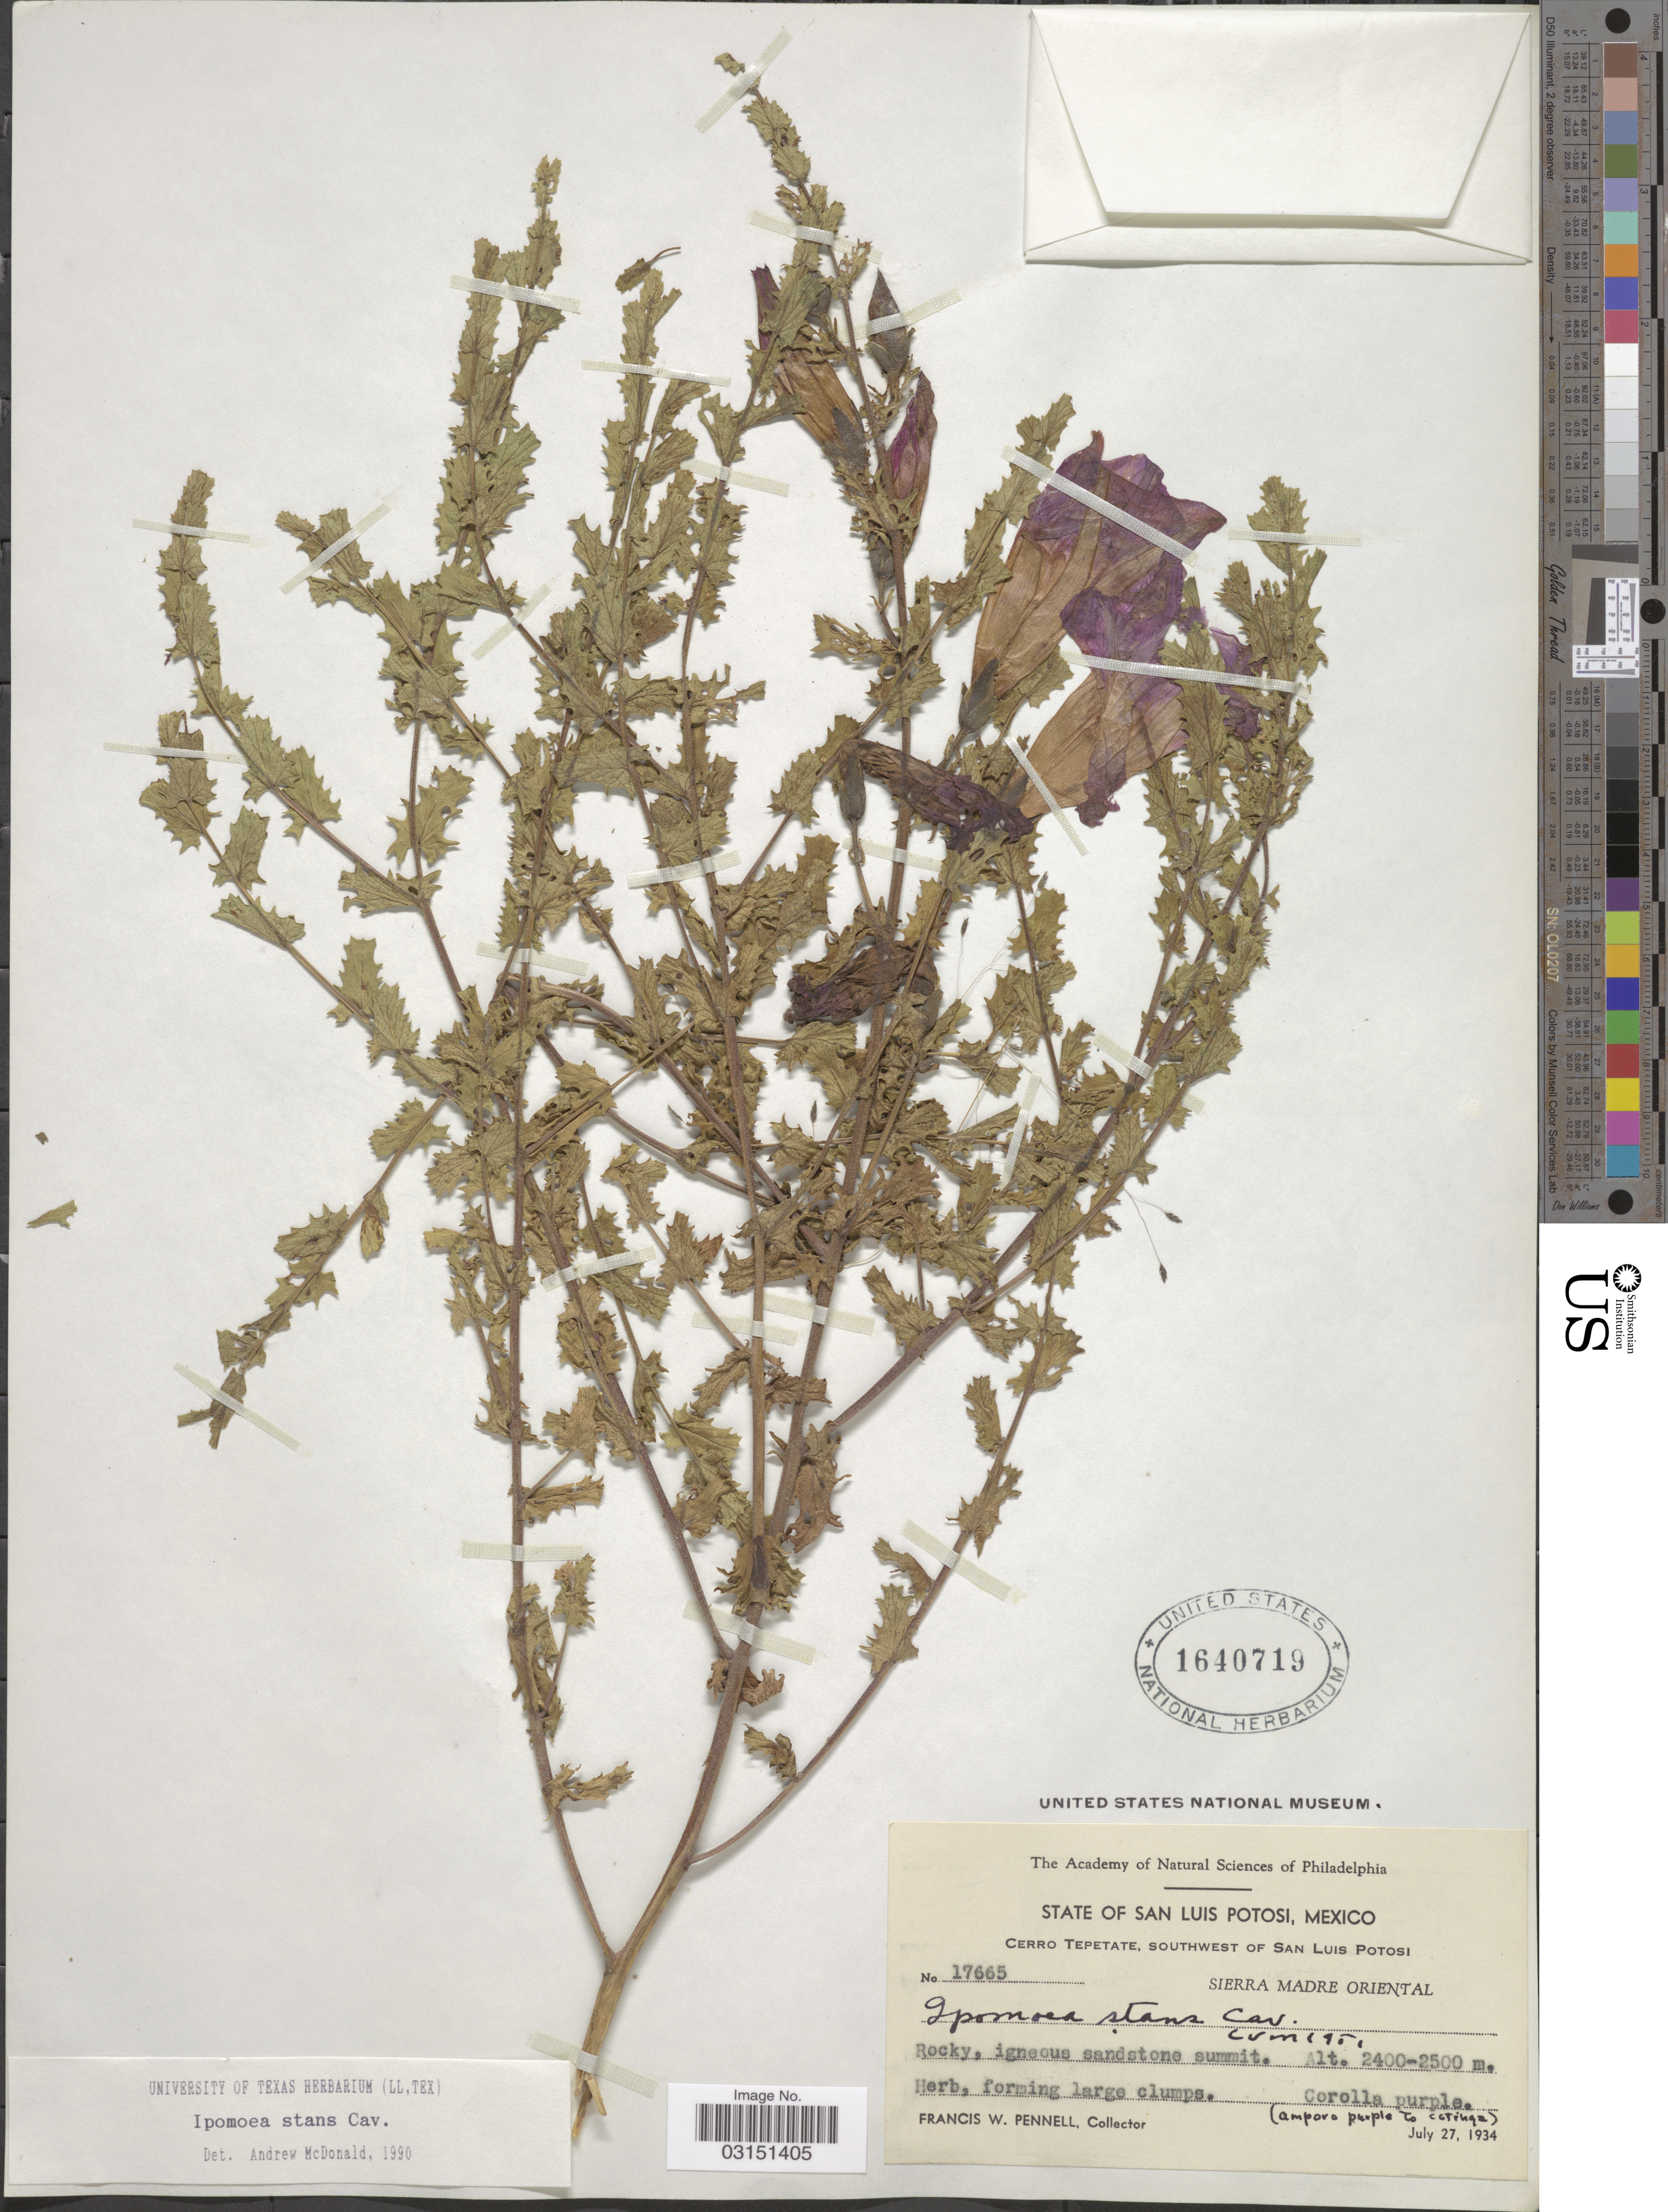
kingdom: Plantae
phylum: Tracheophyta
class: Magnoliopsida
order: Solanales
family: Convolvulaceae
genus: Ipomoea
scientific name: Ipomoea stans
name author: Cav.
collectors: F. W. Pennell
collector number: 17665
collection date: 1934-07-27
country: Mexico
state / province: San Luis Potosí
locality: Cerro Tepetate, Southwest of San Luis Potosi. Sierra Madre Oriental.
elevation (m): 2400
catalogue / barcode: US 1640719